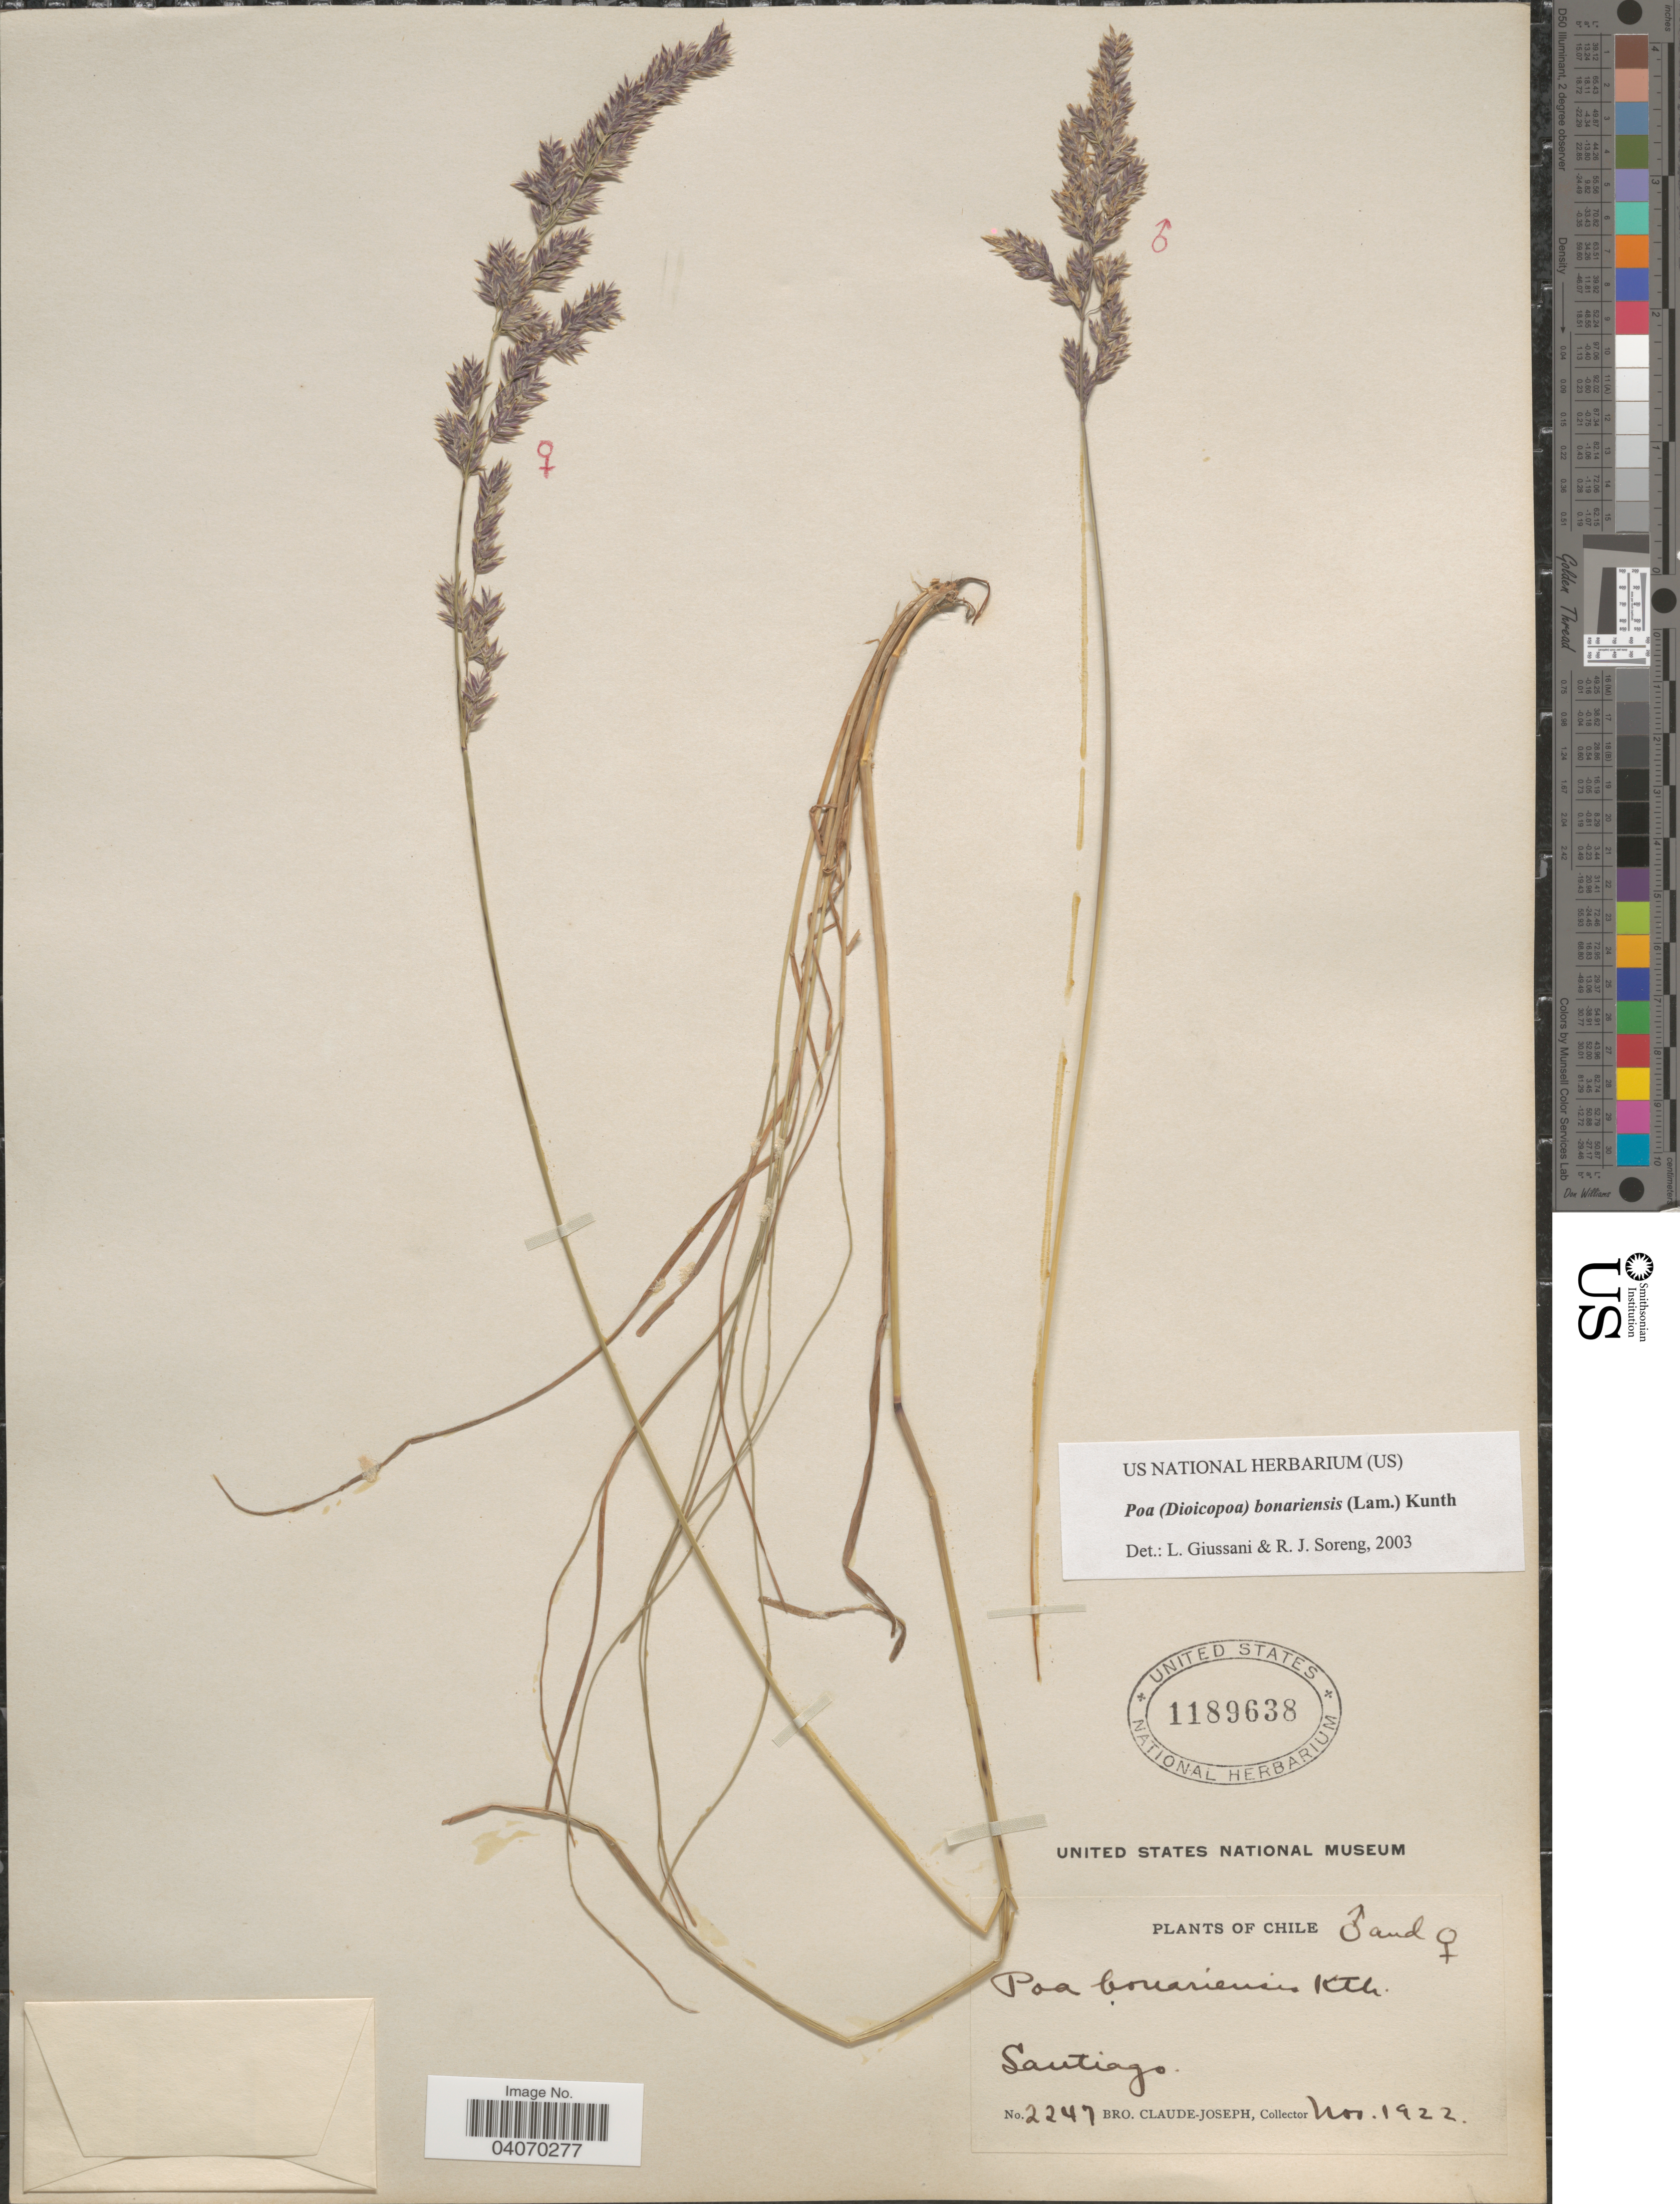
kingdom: Plantae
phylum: Tracheophyta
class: Liliopsida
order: Poales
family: Poaceae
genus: Poa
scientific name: Poa bonariensis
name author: (Lam.) Kunth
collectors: Bro. Claude-Joseph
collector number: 2247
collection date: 1922-11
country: Chile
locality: Santiago.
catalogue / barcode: US 1189638